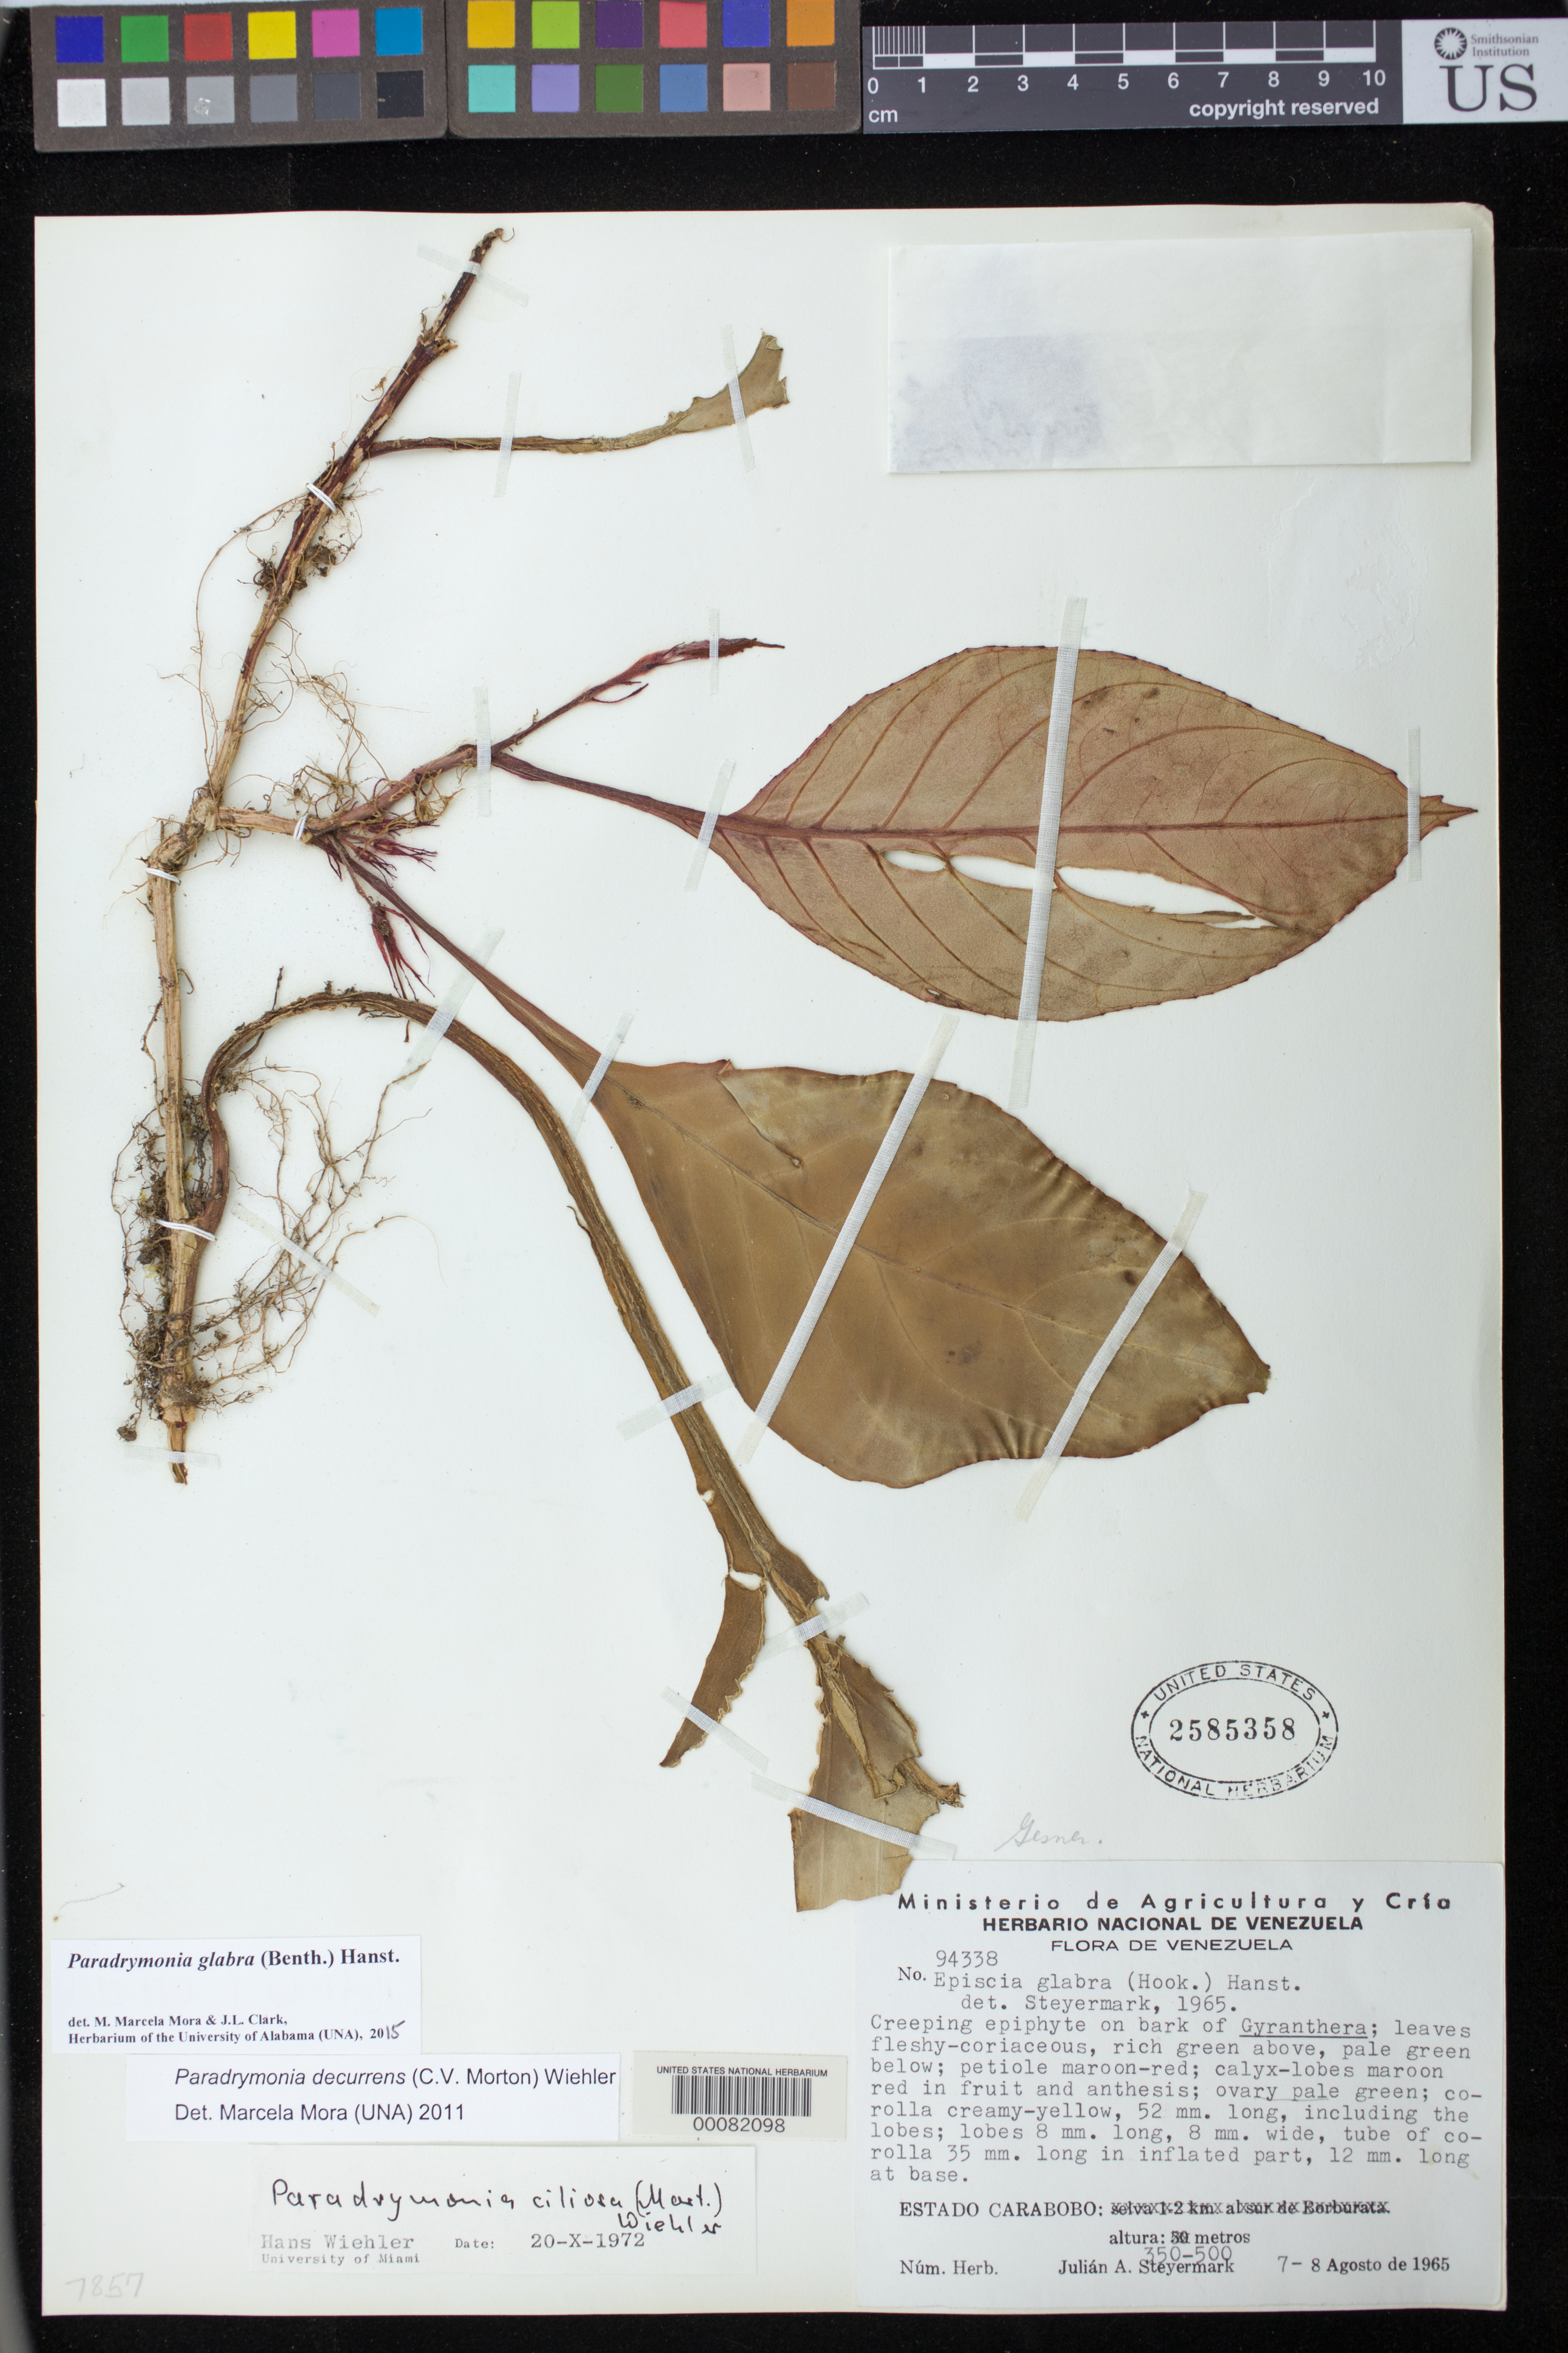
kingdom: Plantae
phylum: Tracheophyta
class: Magnoliopsida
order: Lamiales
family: Gesneriaceae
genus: Paradrymonia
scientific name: Paradrymonia glabra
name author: (Benth.) Hanst.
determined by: Mora, M. M.; Clark, J. L.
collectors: J. Steyermark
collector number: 94338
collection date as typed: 7-8 Aug 1965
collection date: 1965-08-07/1965-08-08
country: Venezuela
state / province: Carabobo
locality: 5-6 km S Borburata, rio San Gian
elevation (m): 350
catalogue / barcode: US 2585358